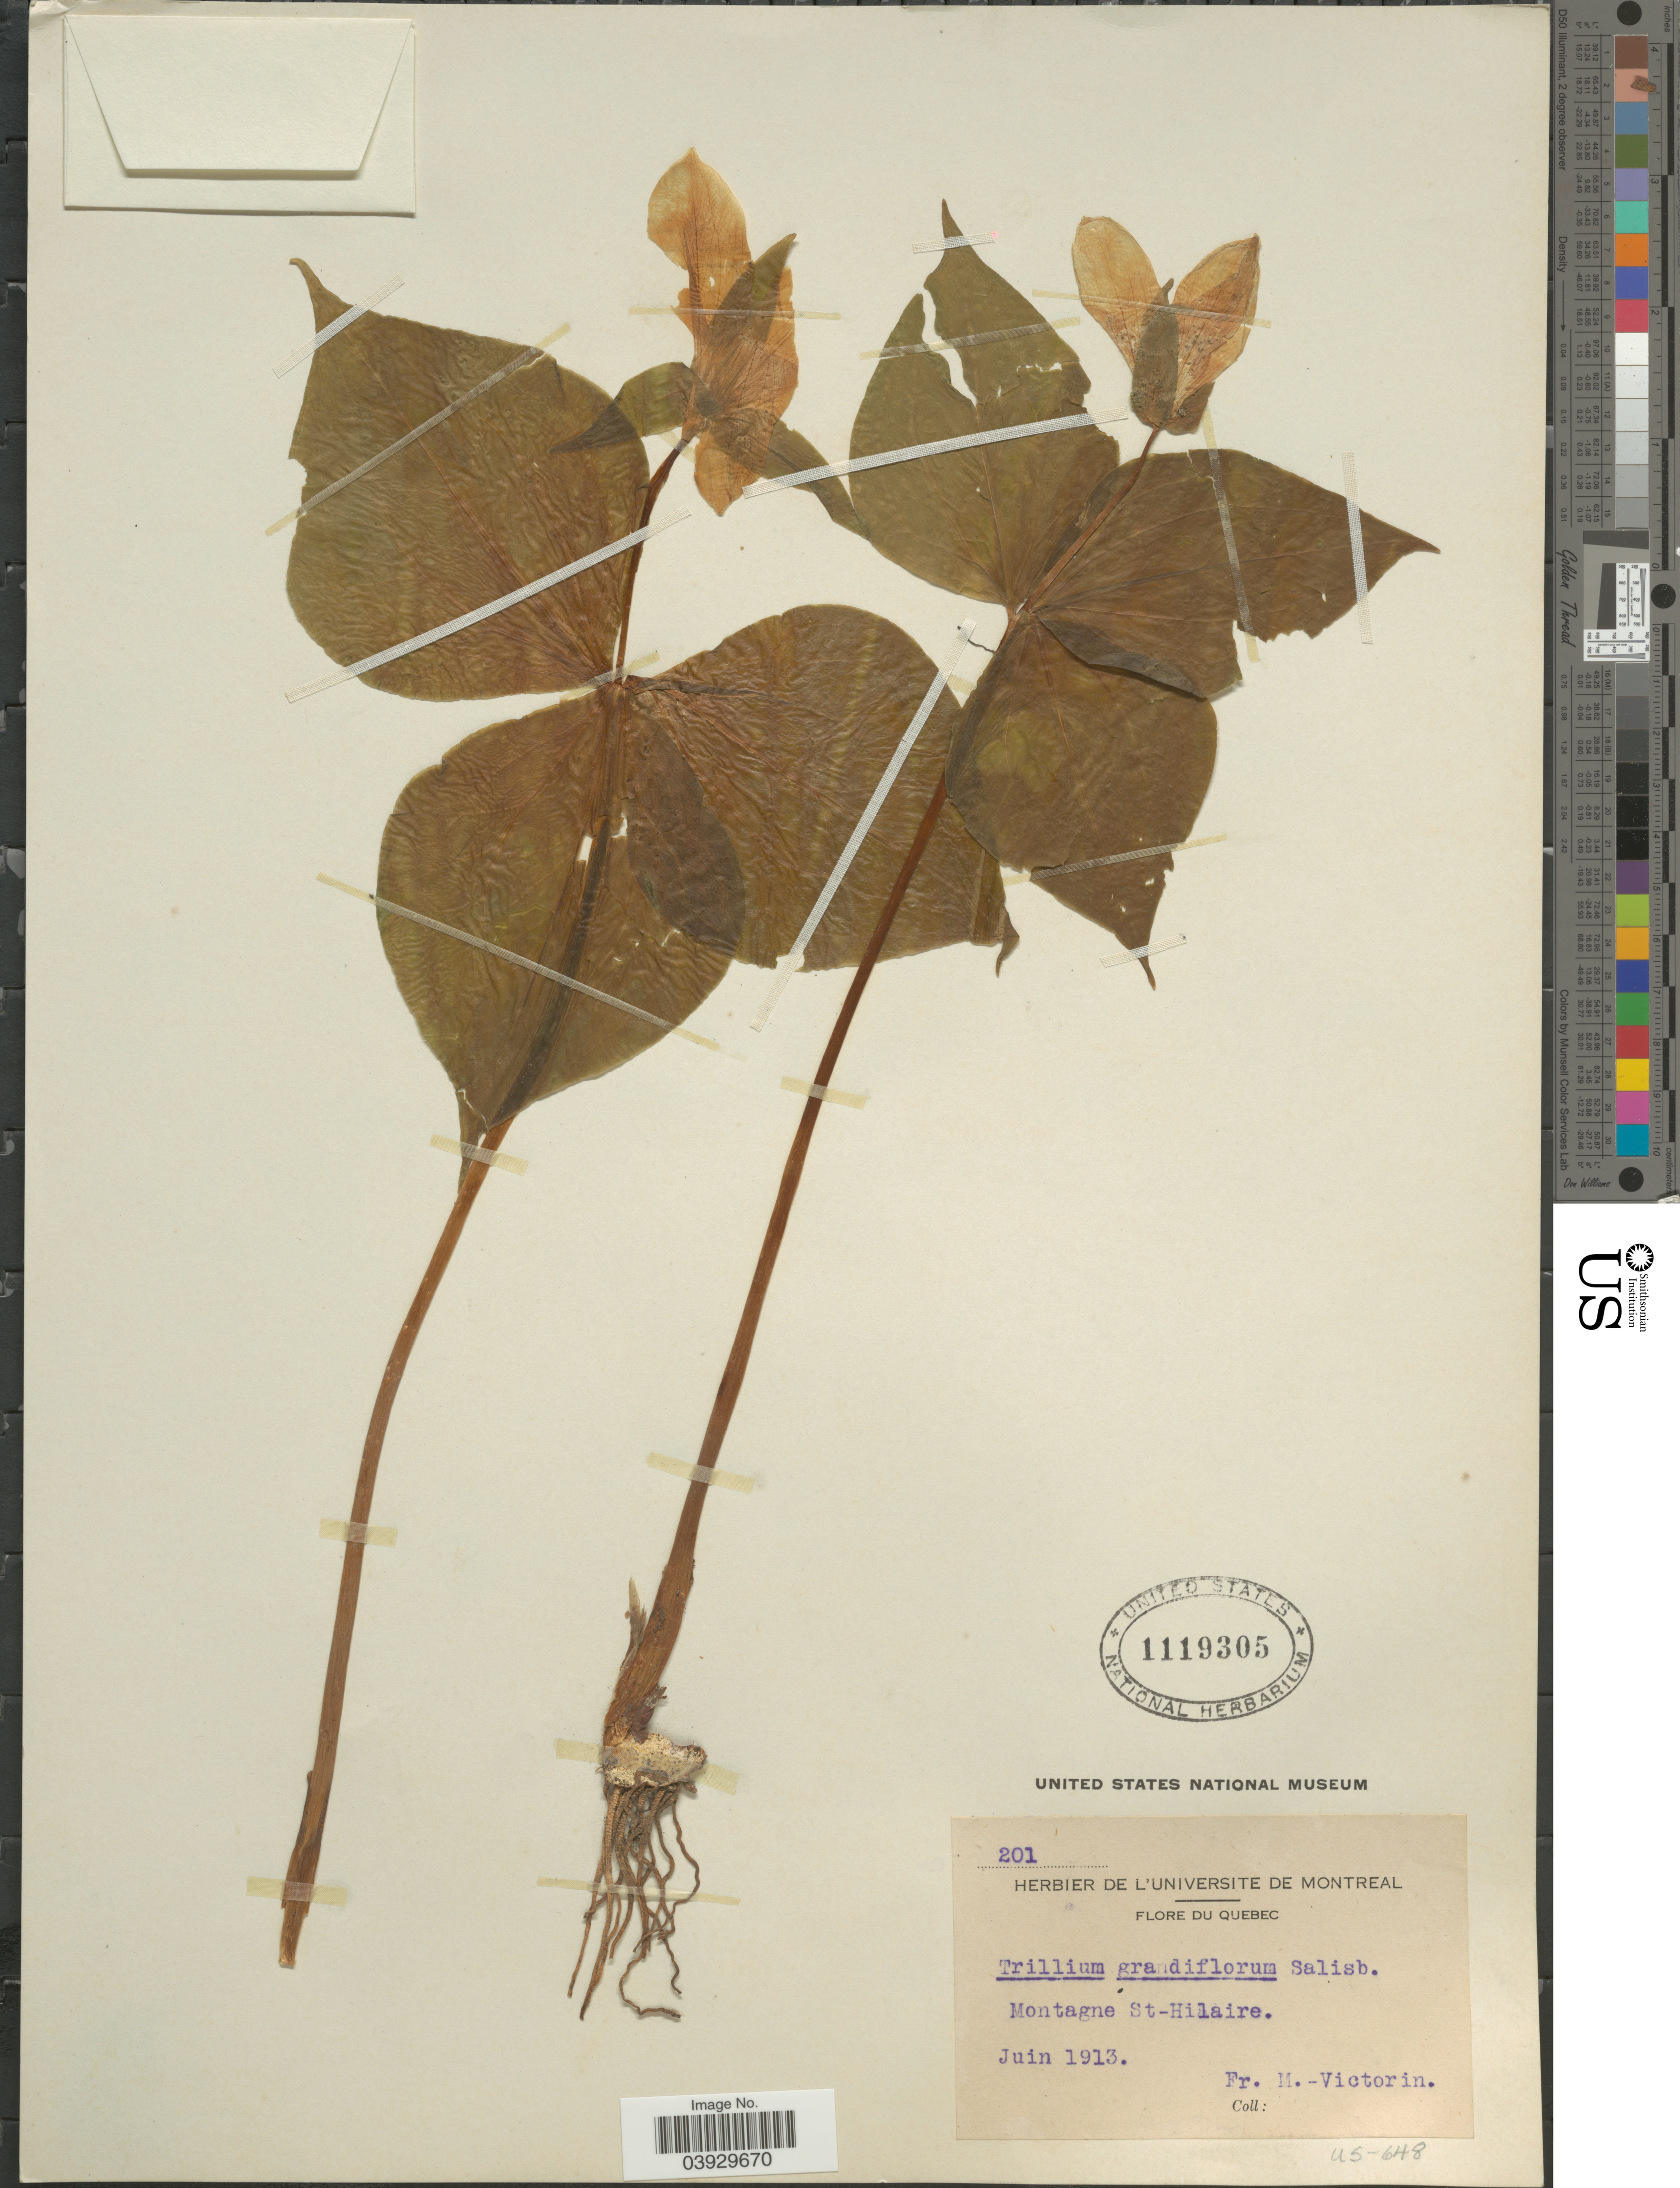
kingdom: Plantae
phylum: Tracheophyta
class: Liliopsida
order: Liliales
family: Melanthiaceae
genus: Trillium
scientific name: Trillium grandiflorum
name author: (Michx.) Salisb.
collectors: F. Marie-Victorin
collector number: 201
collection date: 1913-06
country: Canada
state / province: Quebec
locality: Montagne St-Hilaire.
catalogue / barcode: US 1119305